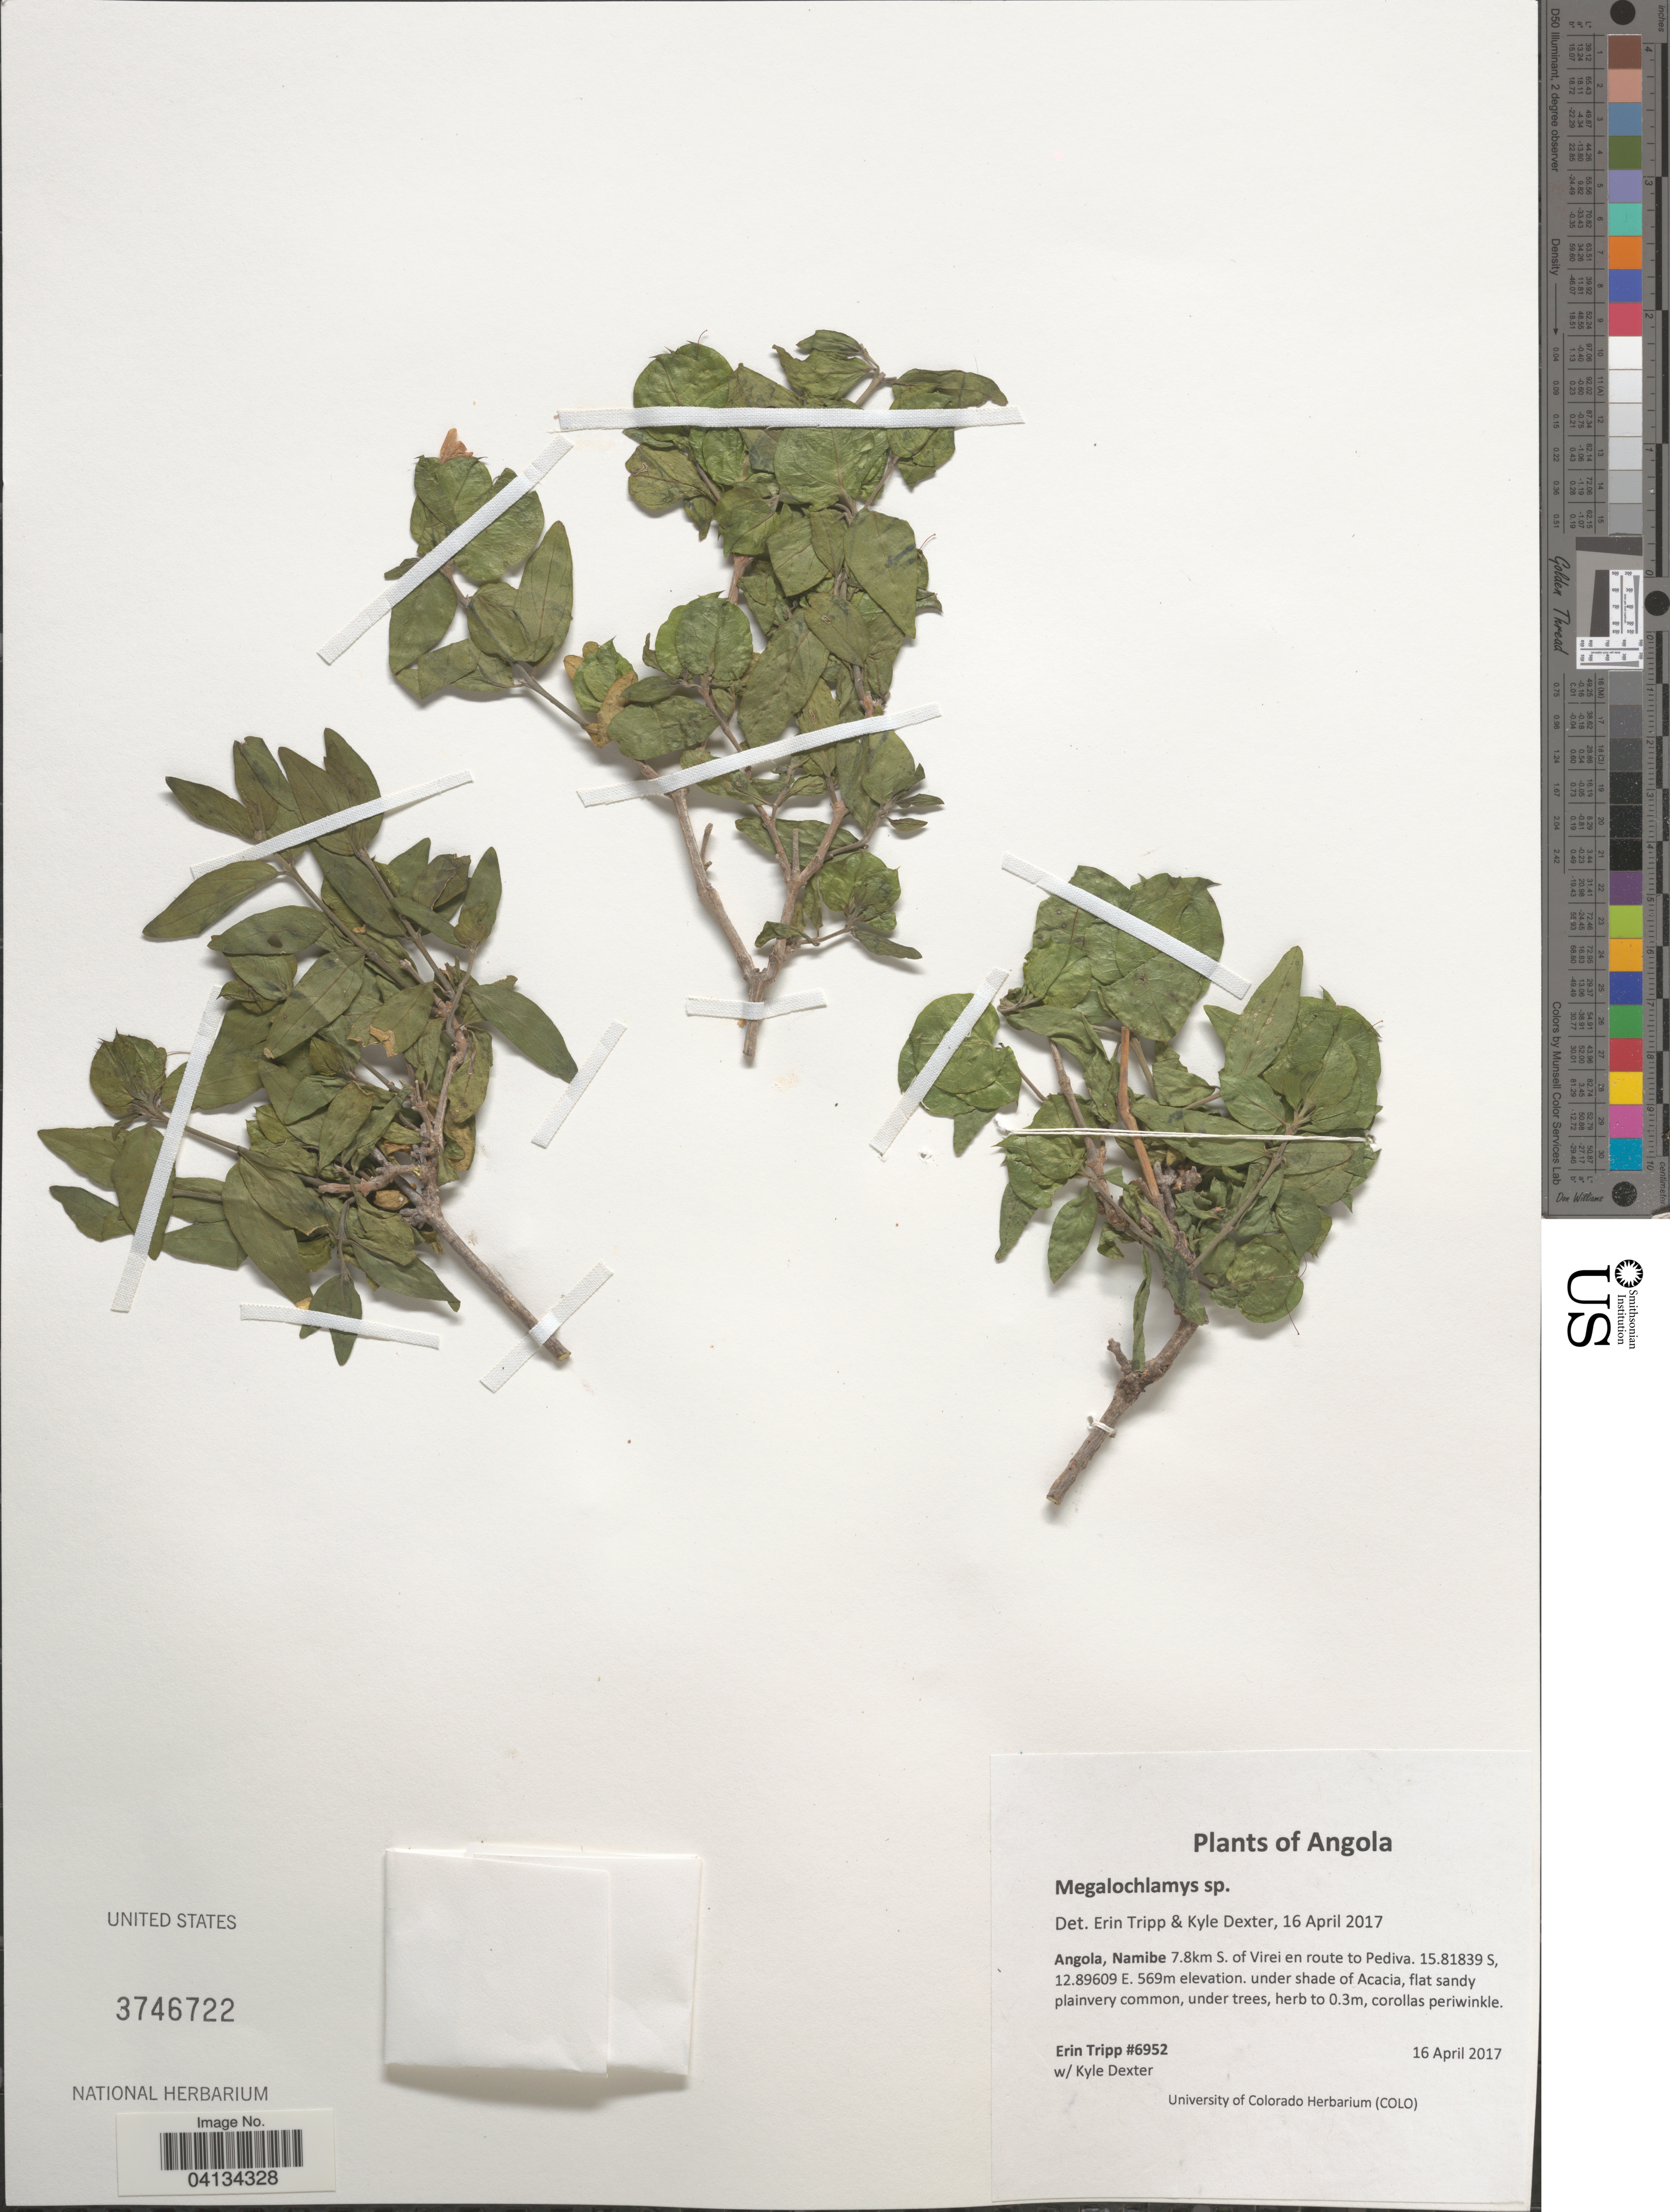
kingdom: Plantae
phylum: Tracheophyta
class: Magnoliopsida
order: Lamiales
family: Acanthaceae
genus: Megalochlamys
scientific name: Megalochlamys sp.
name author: Lindau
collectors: E. Tripp & K. Dexter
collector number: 6952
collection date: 2017-04-16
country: Angola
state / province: Namibe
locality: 7.8km S. of Virei en route to Pediva.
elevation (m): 569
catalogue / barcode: US 3746722